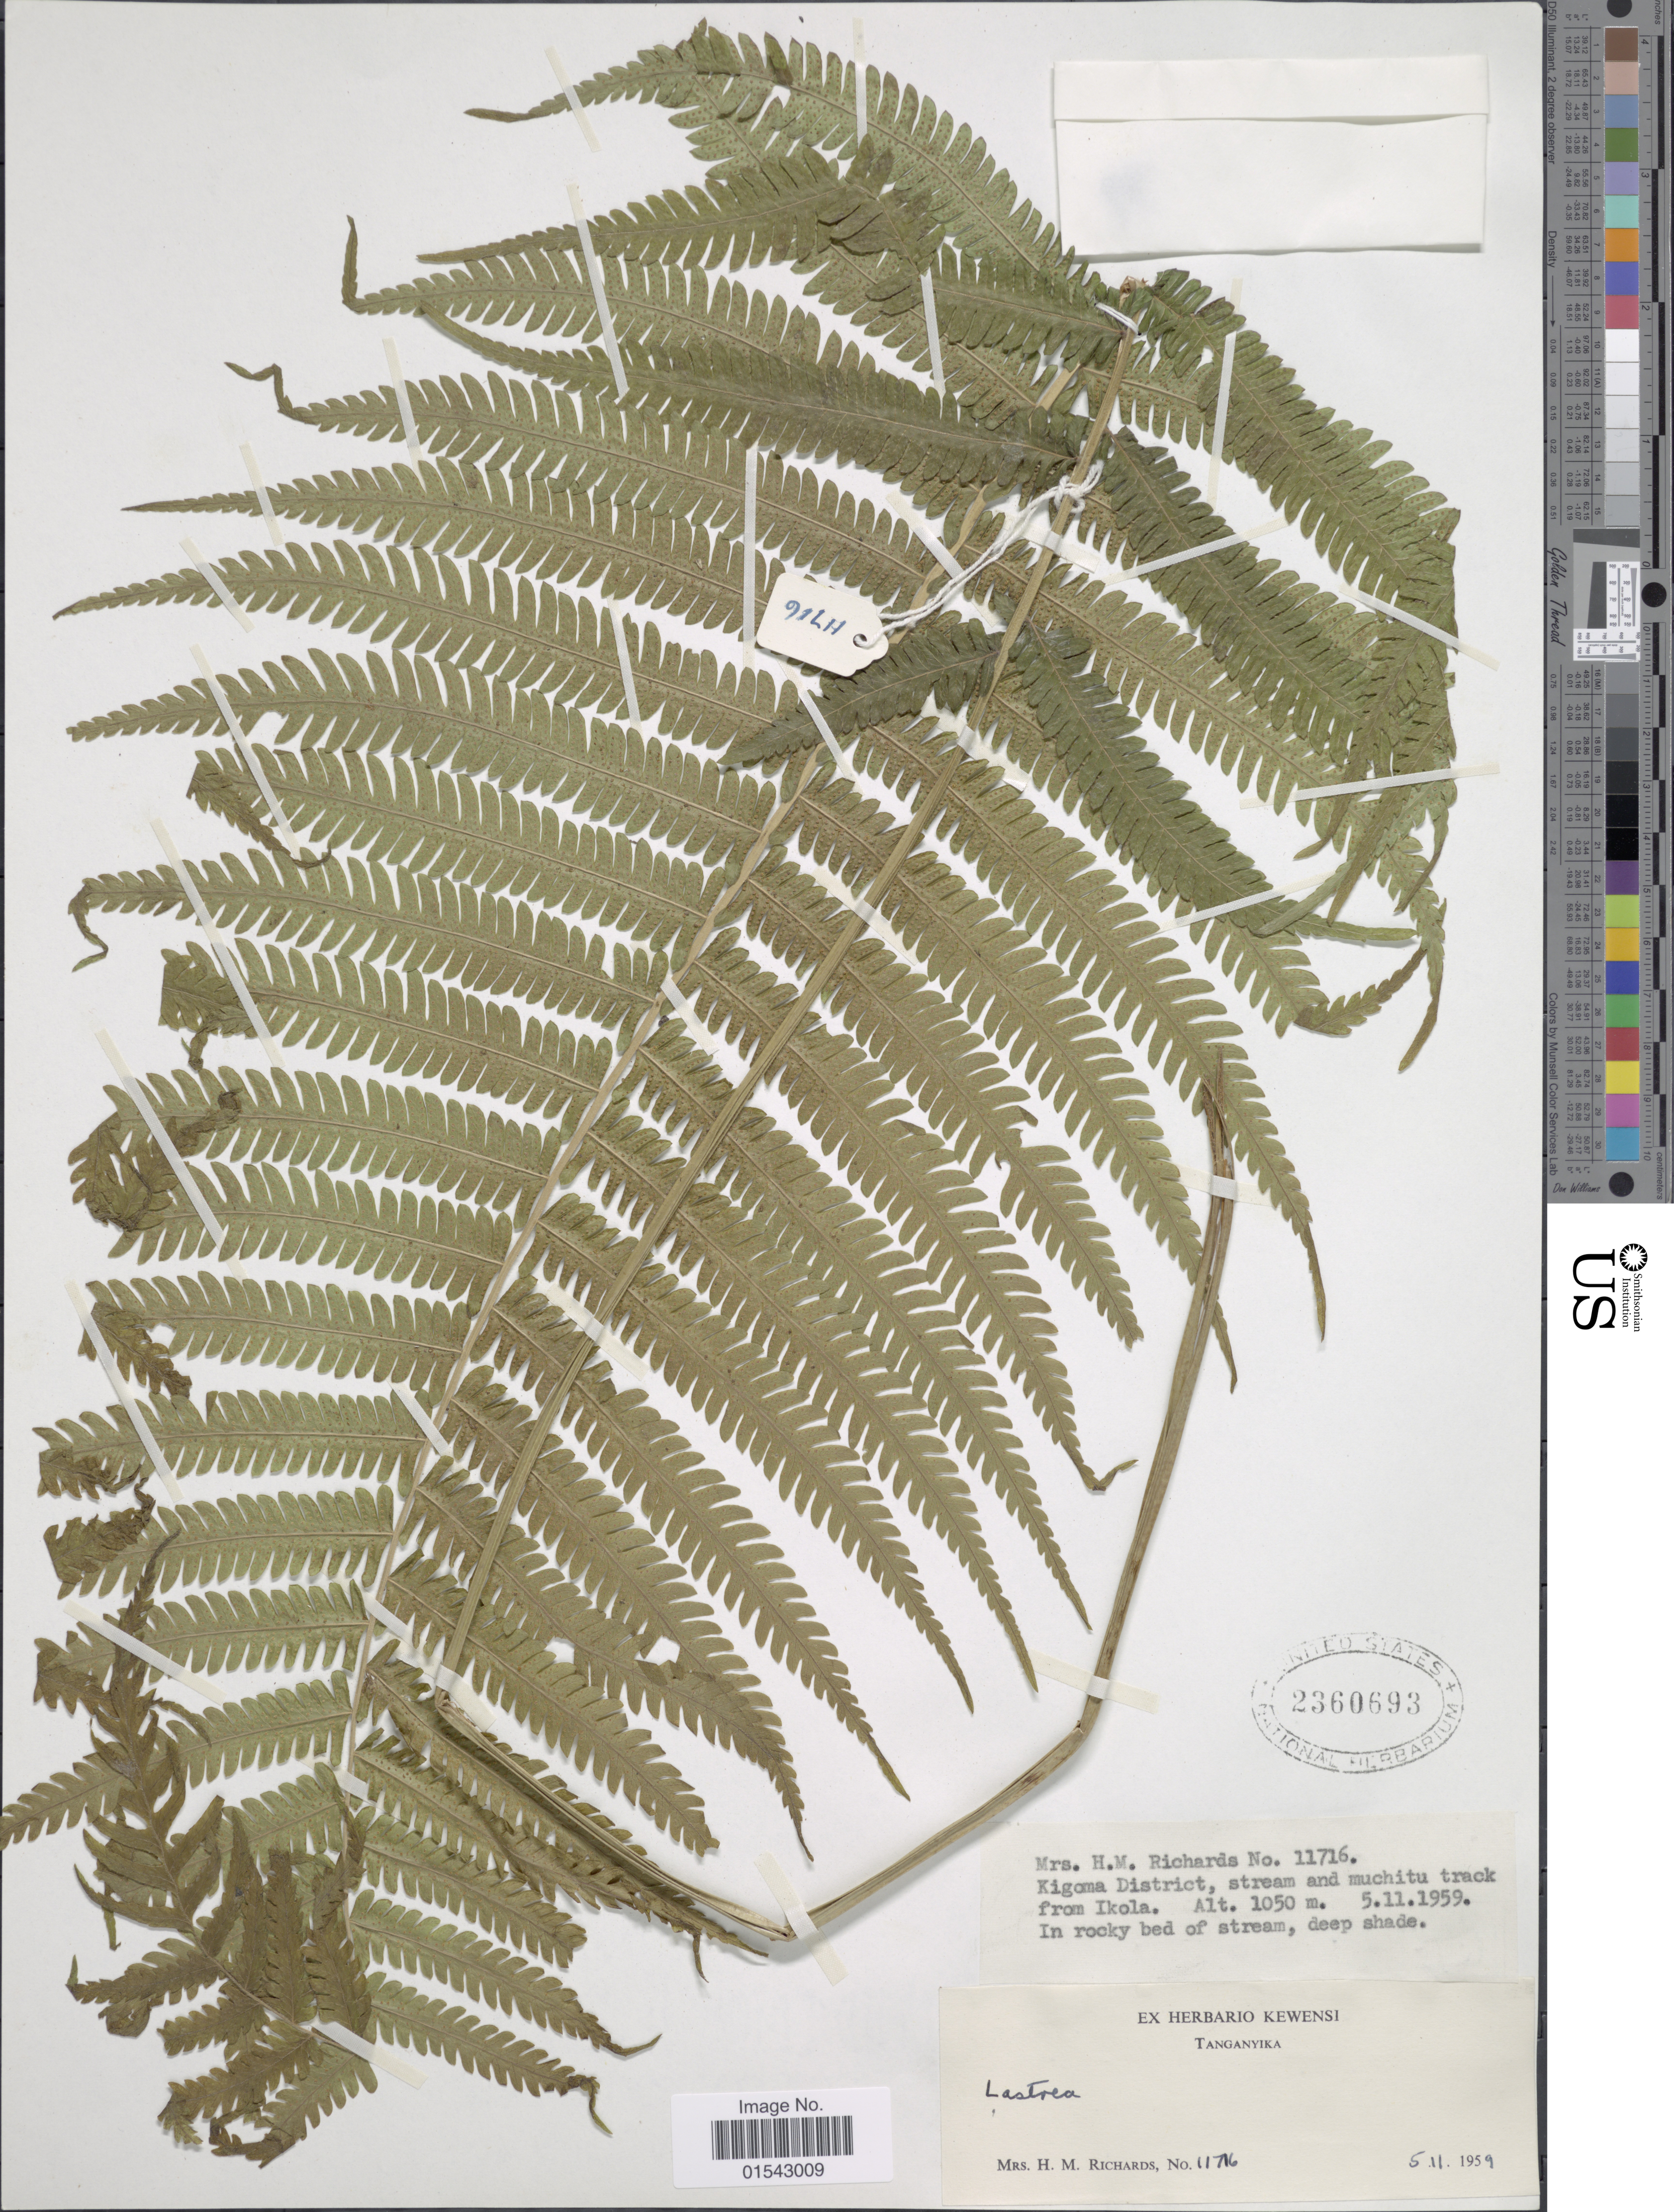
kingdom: Plantae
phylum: Tracheophyta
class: Polypodiopsida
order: Polypodiales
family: Thelypteridaceae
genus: Cyclosorus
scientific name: Cyclosorus sp.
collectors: H. Richards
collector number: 11716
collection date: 1959-11-05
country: Tanzania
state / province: Kigoma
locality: Kigoma District, stream and muchitu track from Ikola, Tanganyika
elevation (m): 1050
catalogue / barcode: US 2360693